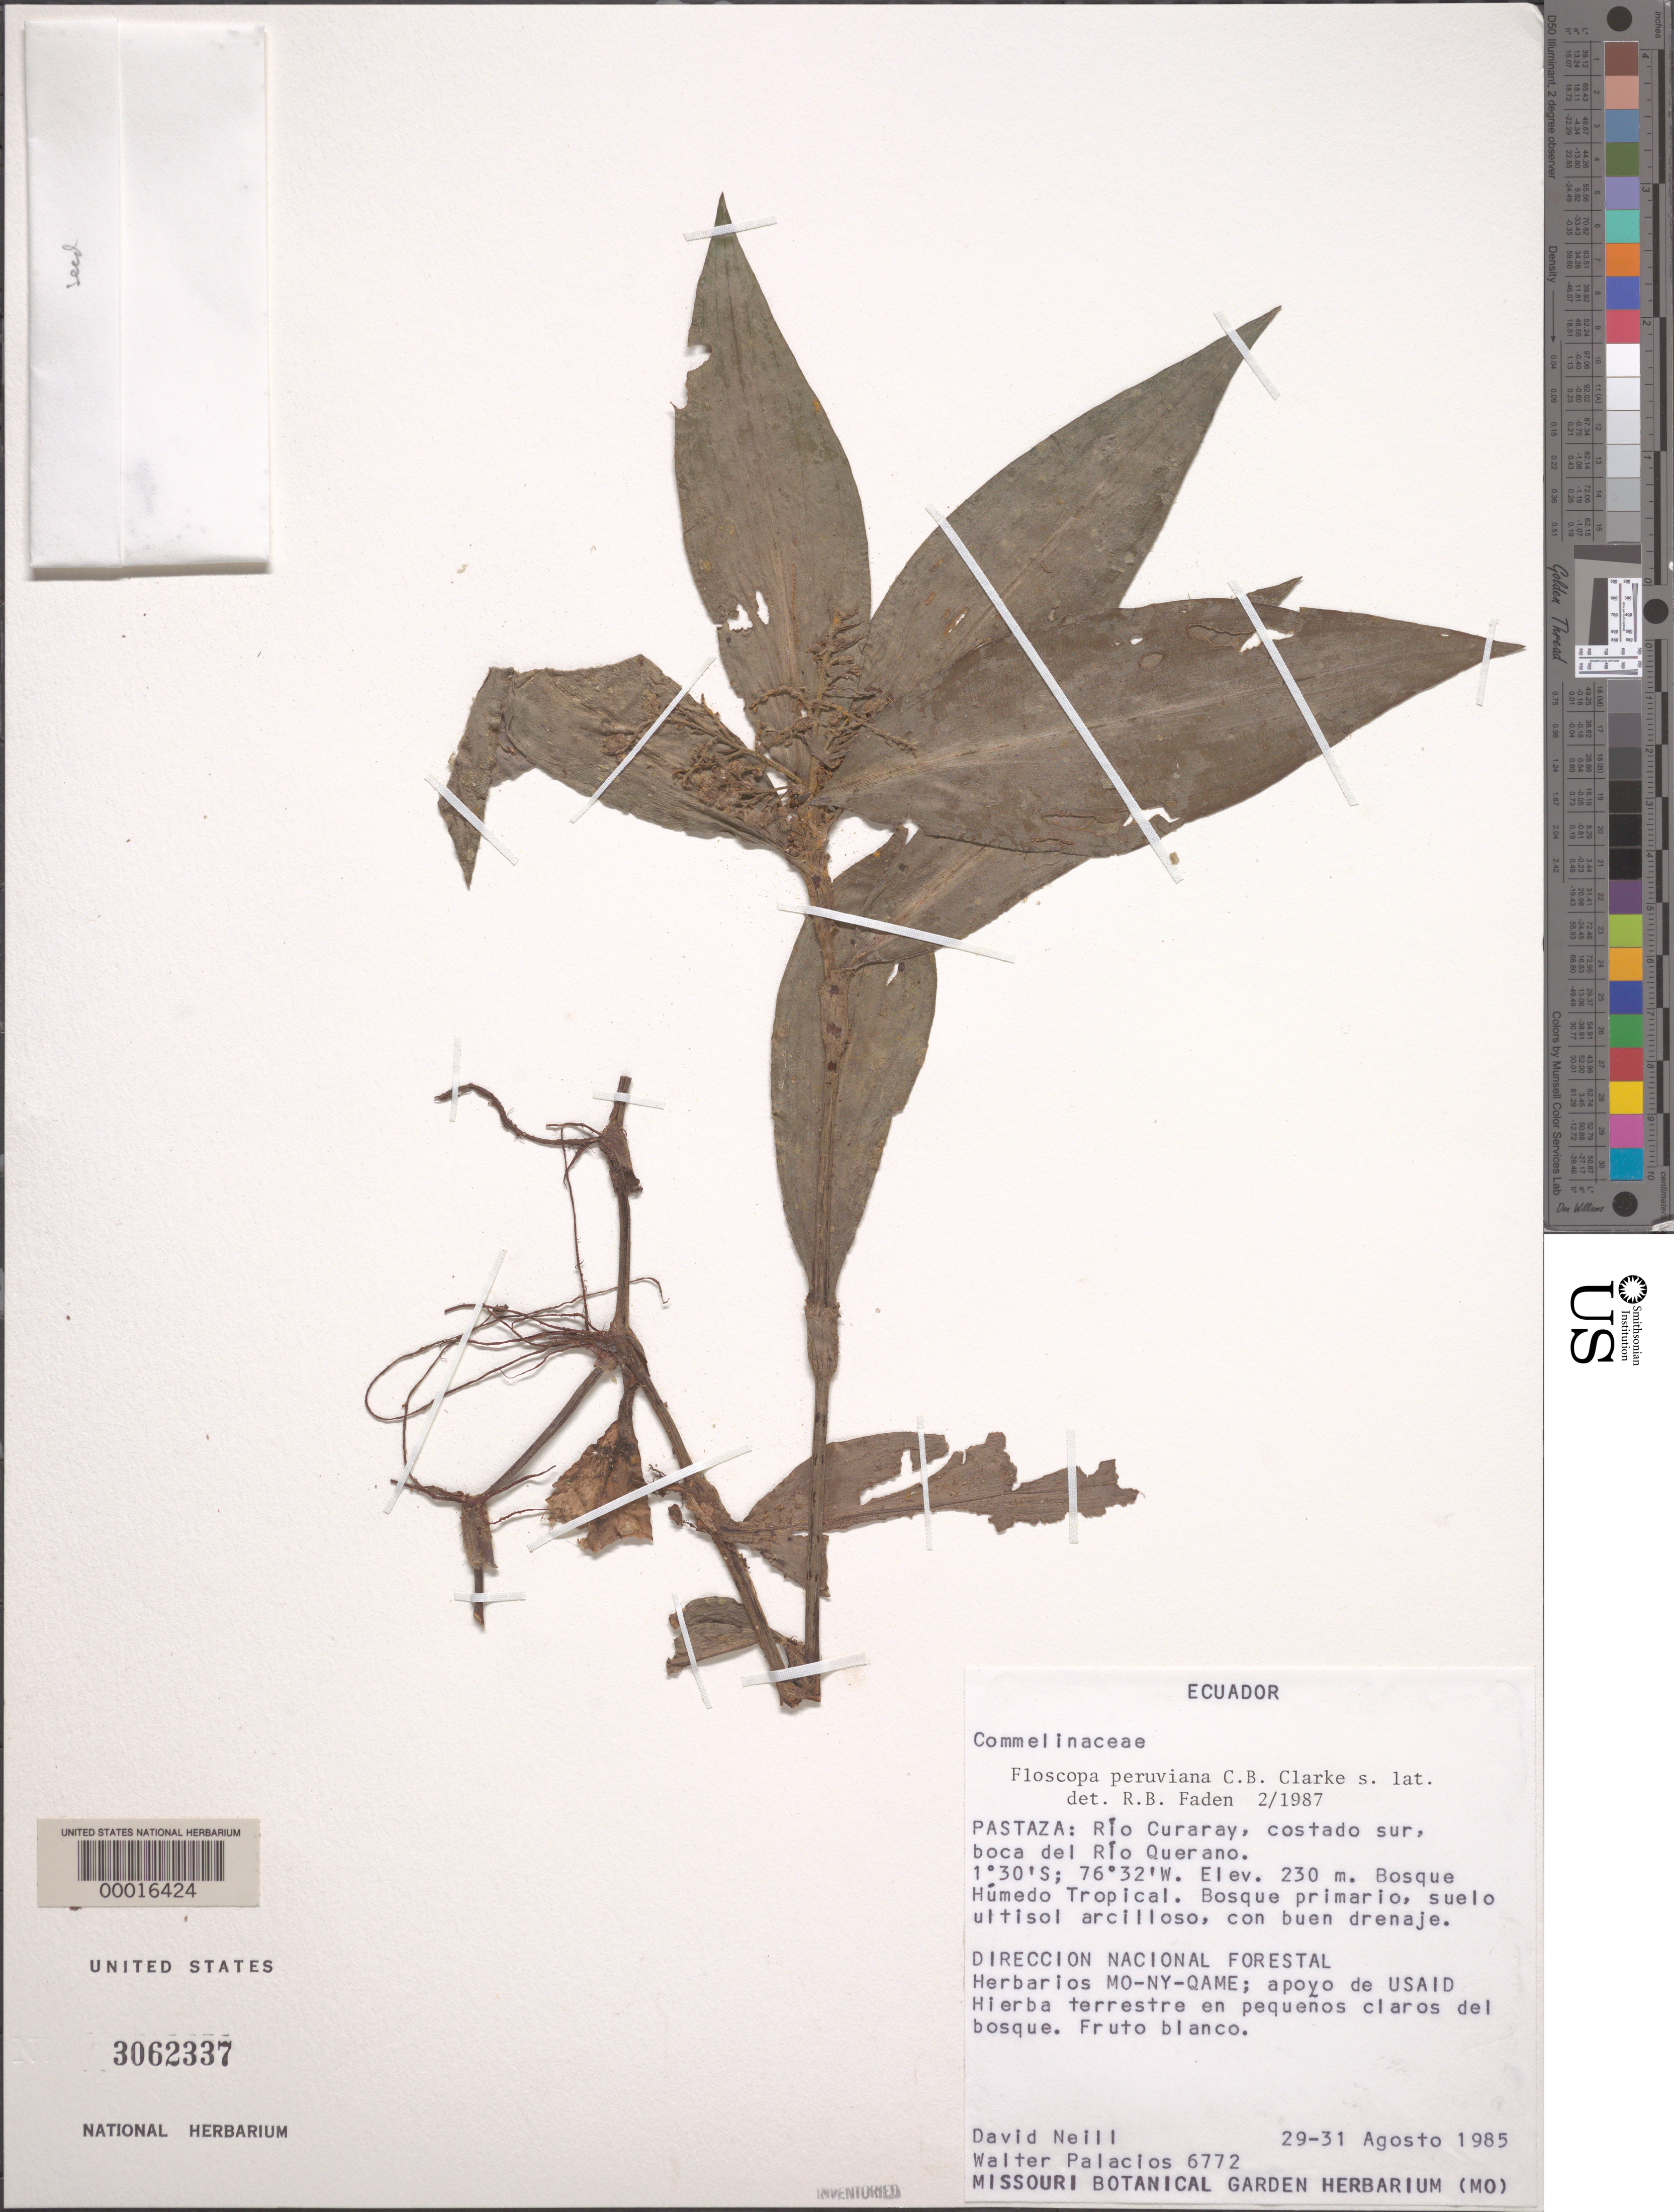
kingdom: Plantae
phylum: Tracheophyta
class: Liliopsida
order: Commelinales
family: Commelinaceae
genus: Floscopa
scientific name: Floscopa peruviana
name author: Hassk. ex C.B. Clarke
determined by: Faden, Robert B., (US), Smithsonian Institution - National Museum of Natural History (UNITED STATES)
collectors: D. A. Neill & W. Palacios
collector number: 6772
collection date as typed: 29 Aug 1985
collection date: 1985-08-29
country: Ecuador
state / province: Pastaza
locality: Rio curaray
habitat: Tropical forest, sandy soil well drained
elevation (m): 230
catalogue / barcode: US 3062337